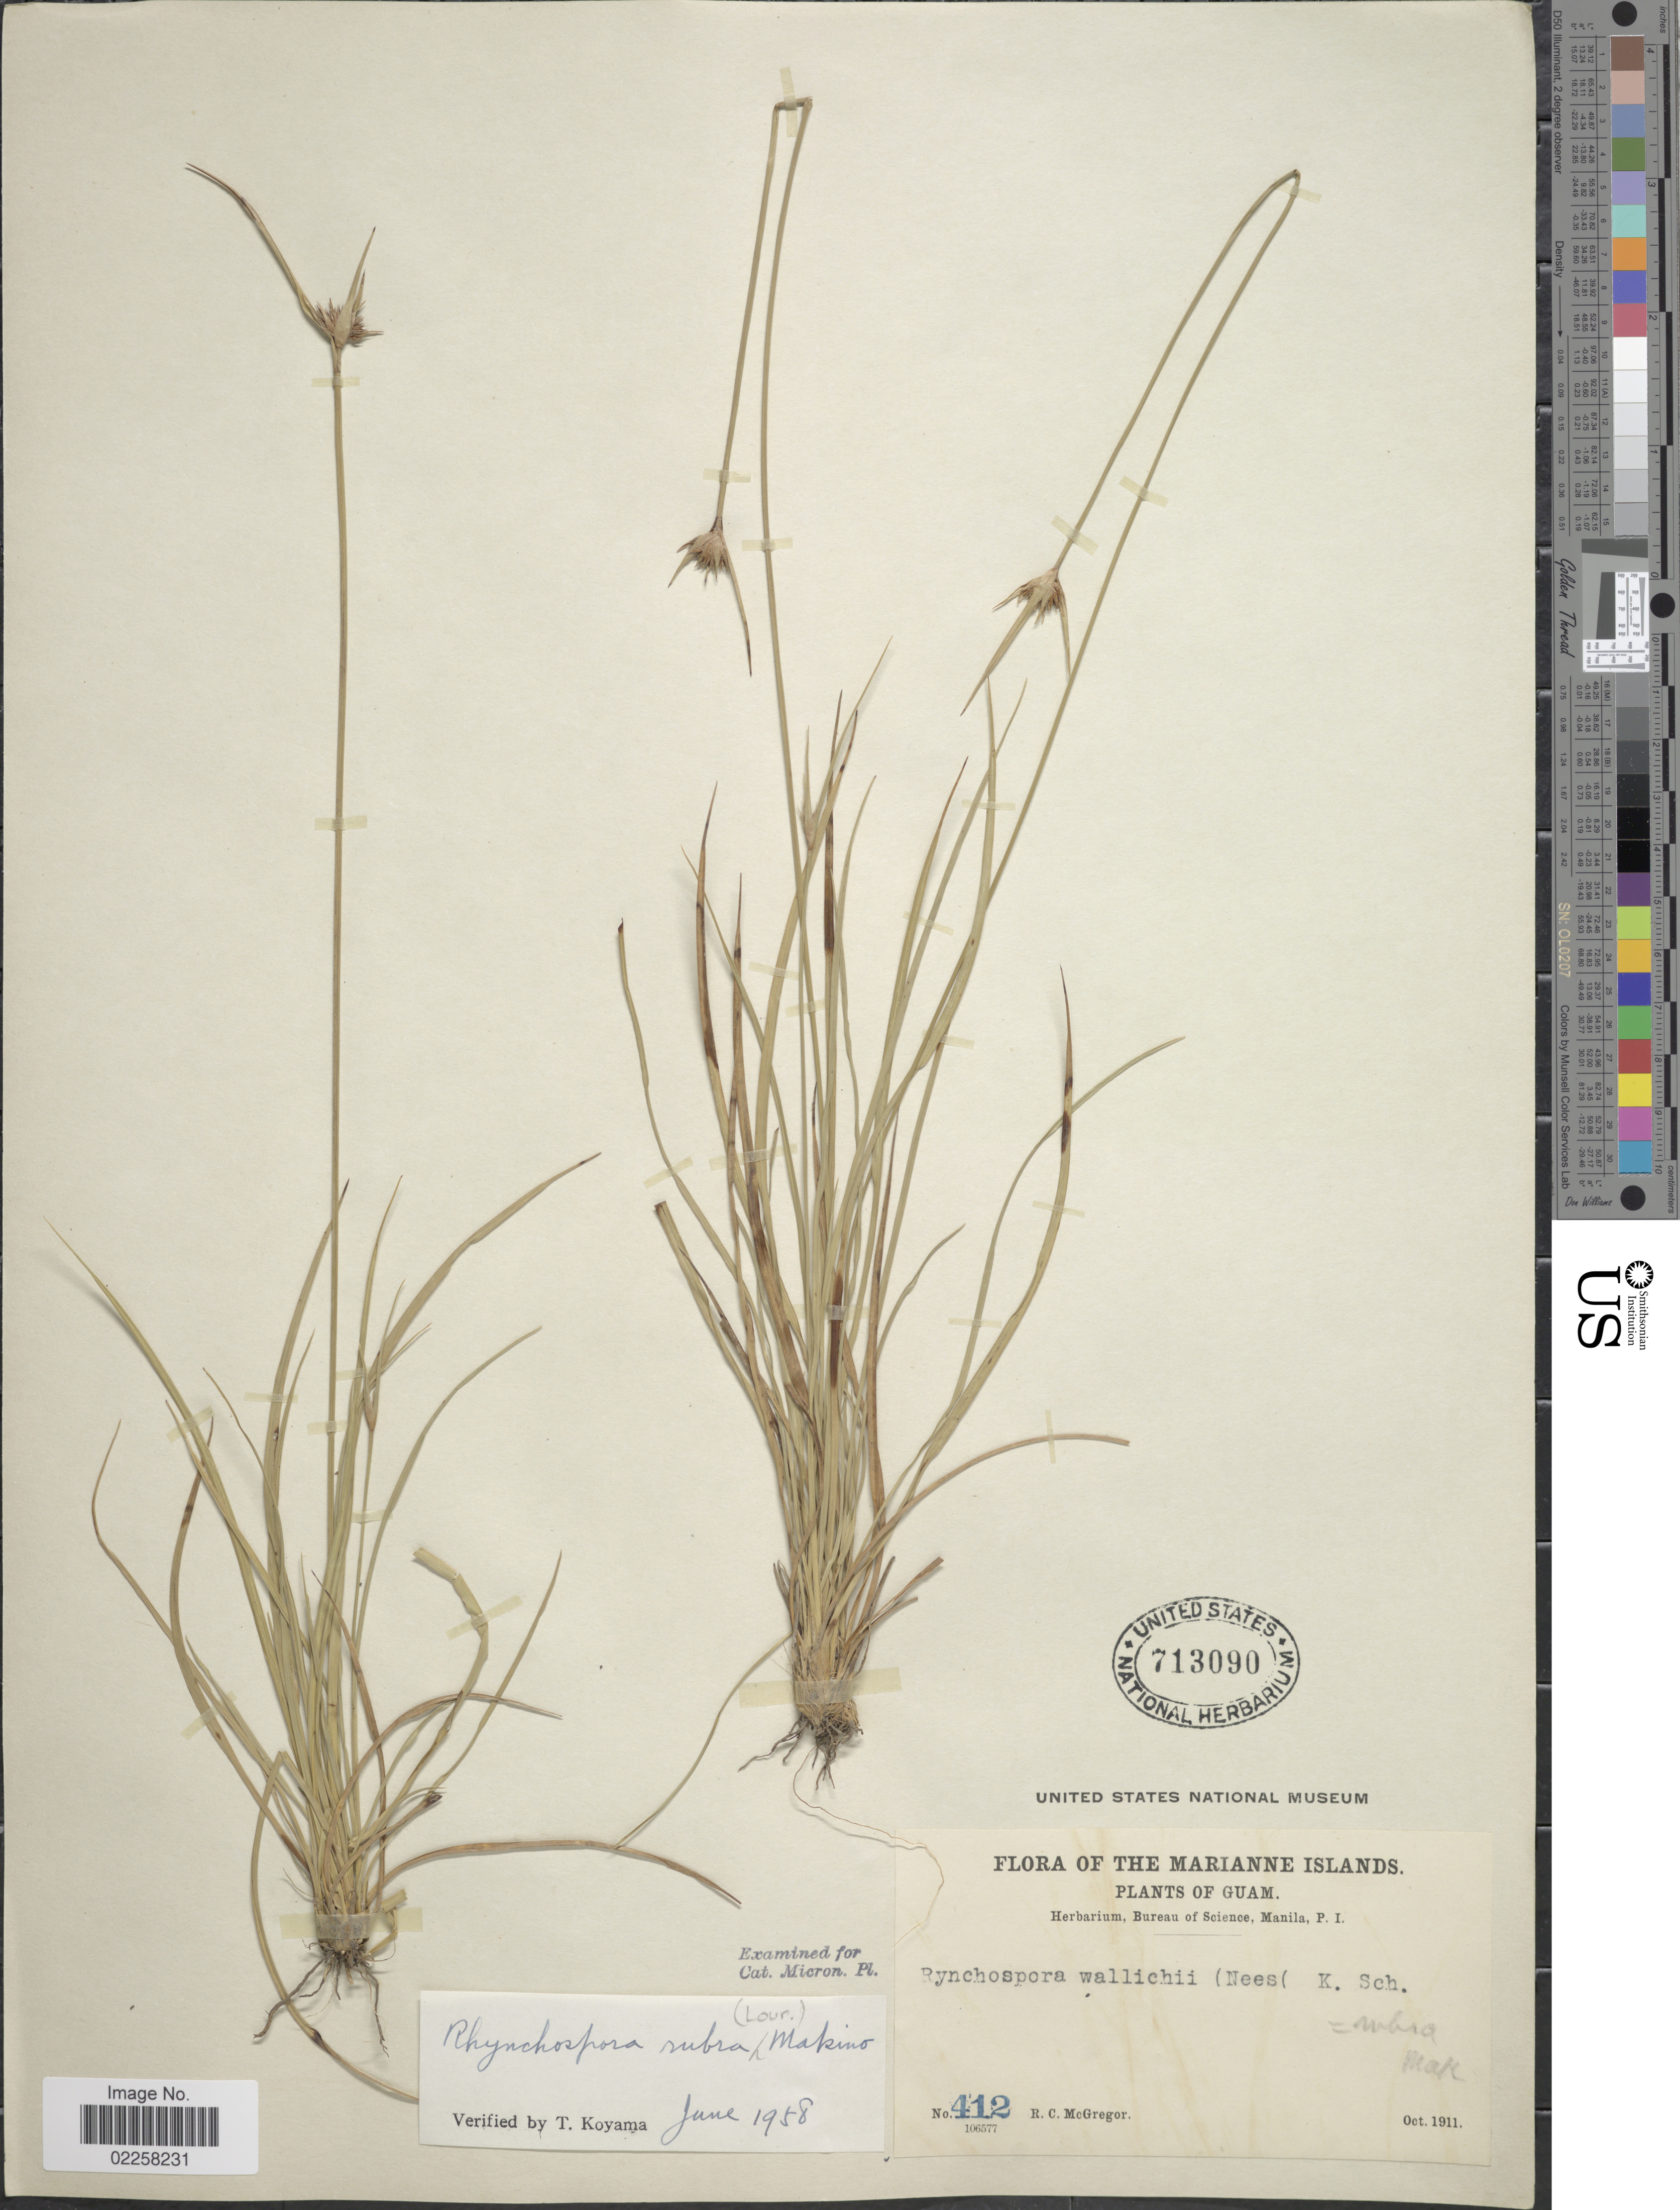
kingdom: Plantae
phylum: Tracheophyta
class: Liliopsida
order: Poales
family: Cyperaceae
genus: Rhynchospora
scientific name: Rhynchospora rubra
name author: (Lour.) Makino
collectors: R. C. McGregor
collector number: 412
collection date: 1911-10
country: Guam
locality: The Marianne Islands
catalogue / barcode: US 713090